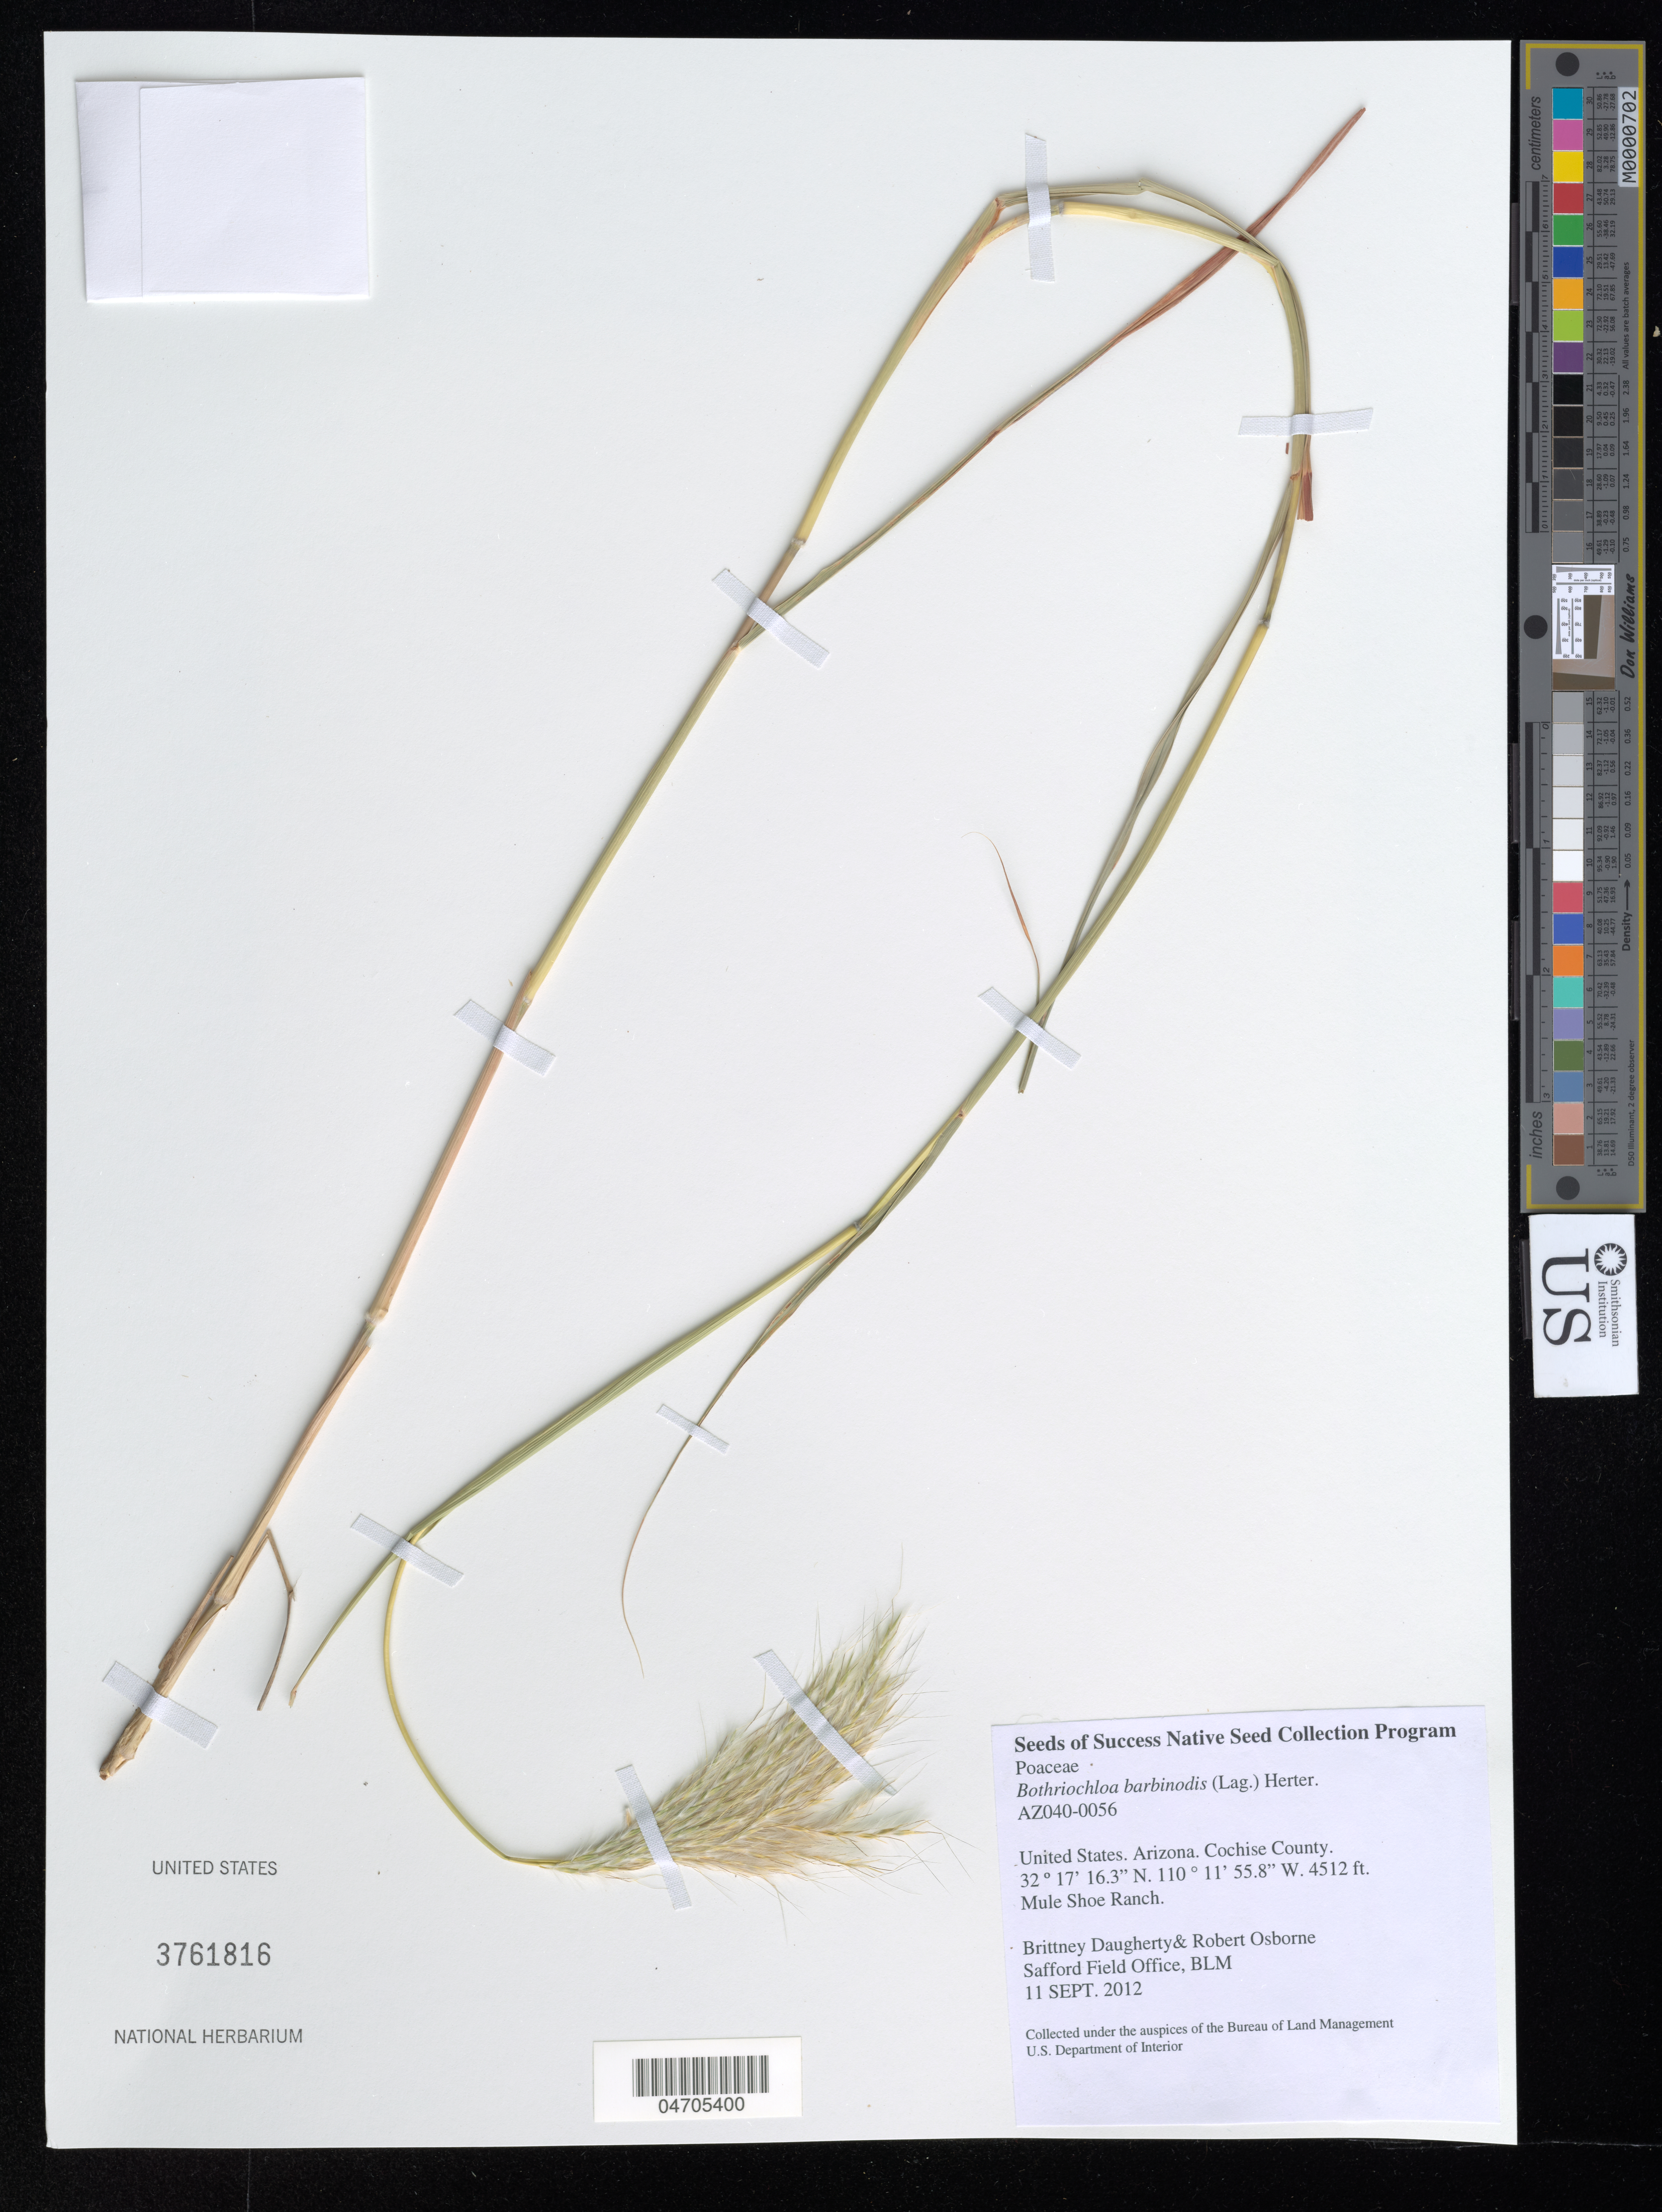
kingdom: Plantae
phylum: Tracheophyta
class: Liliopsida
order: Poales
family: Poaceae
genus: Bothriochloa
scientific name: Bothriochloa barbinodis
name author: (Lag.) Herter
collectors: B. Daugherty & R. Osborne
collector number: AZ040-0056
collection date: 2012-09-11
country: United States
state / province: Arizona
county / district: Cochise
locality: Cochise County. Mule Shoe Ranch.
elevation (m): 1375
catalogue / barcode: US 3761816